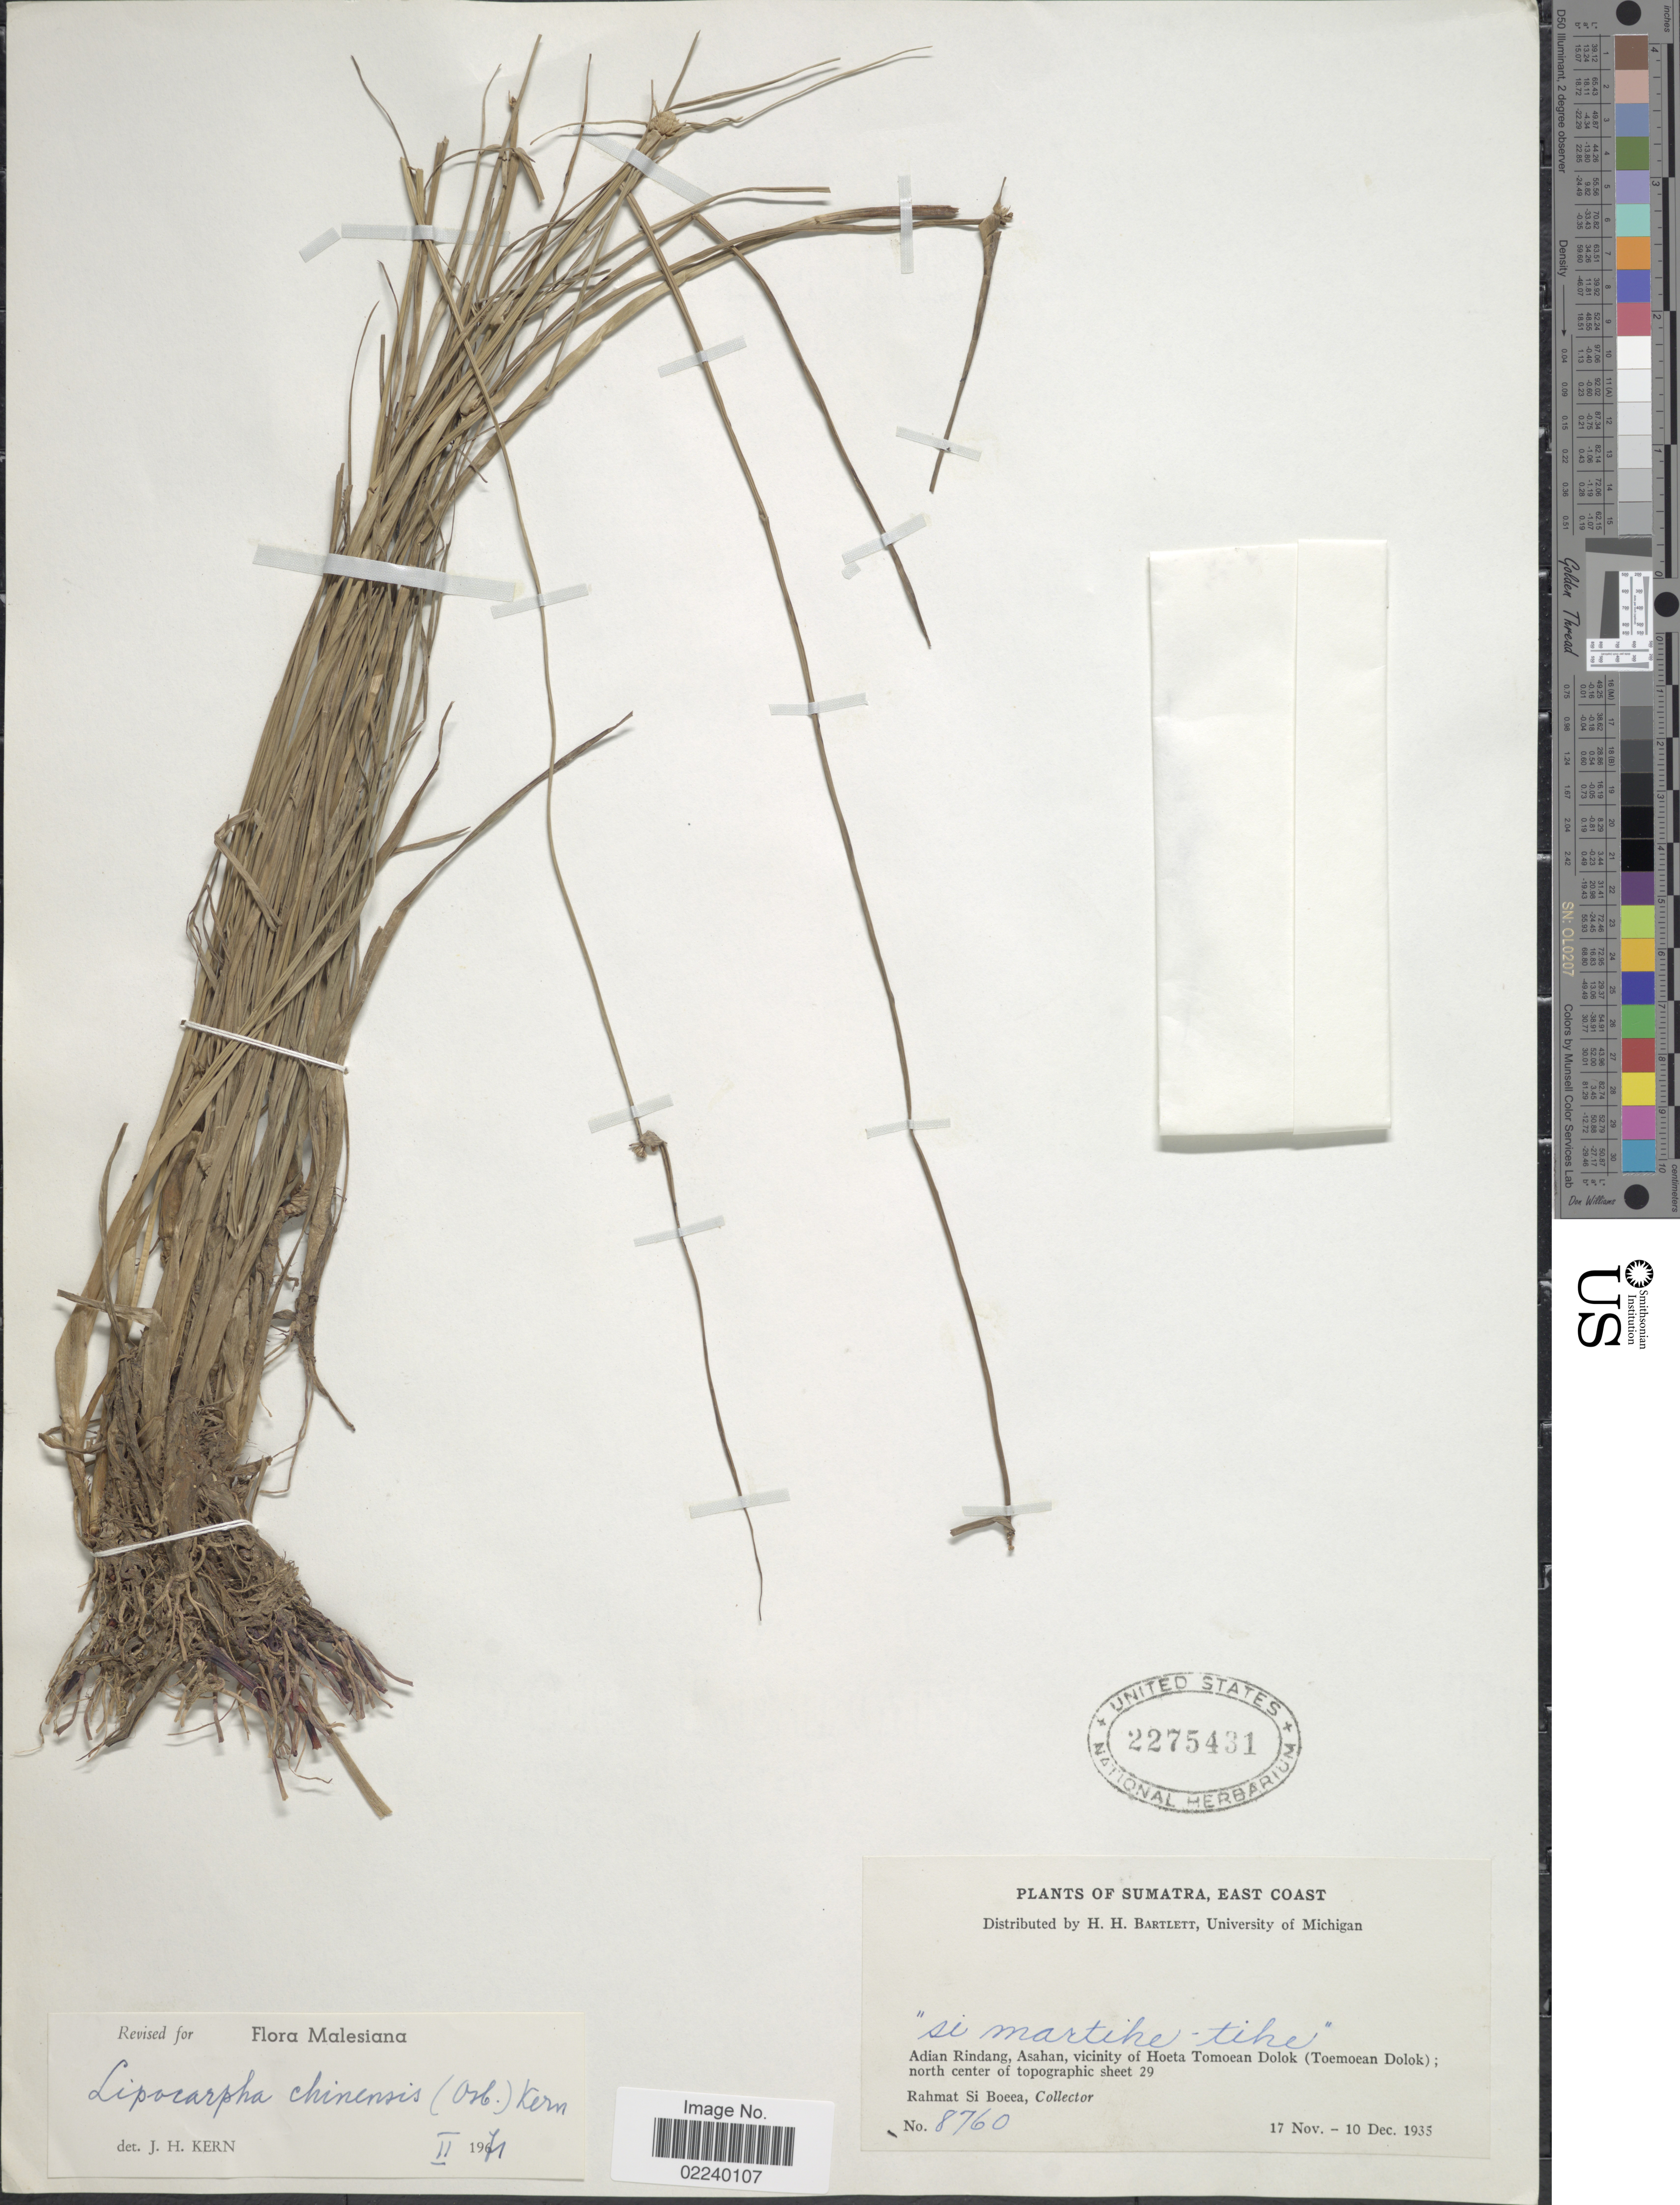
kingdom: Plantae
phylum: Tracheophyta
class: Liliopsida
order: Poales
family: Cyperaceae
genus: Cyperus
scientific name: Cyperus albescens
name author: (Steud.) Larridon & Govaerts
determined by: Strong, M. T., (US), Smithsonian Institution - National Museum of Natural History (UNITED STATES)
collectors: Rahmat Si Boeea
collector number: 8760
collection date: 1935-11-17/1935-12-10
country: Indonesia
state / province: Sumatra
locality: East Coast, Adian Rindang, Asahan, vicinity of Hoeta Tomoean Dolok (Toemoean Dolok); north center of topographic sheet 29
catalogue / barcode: US 2275431